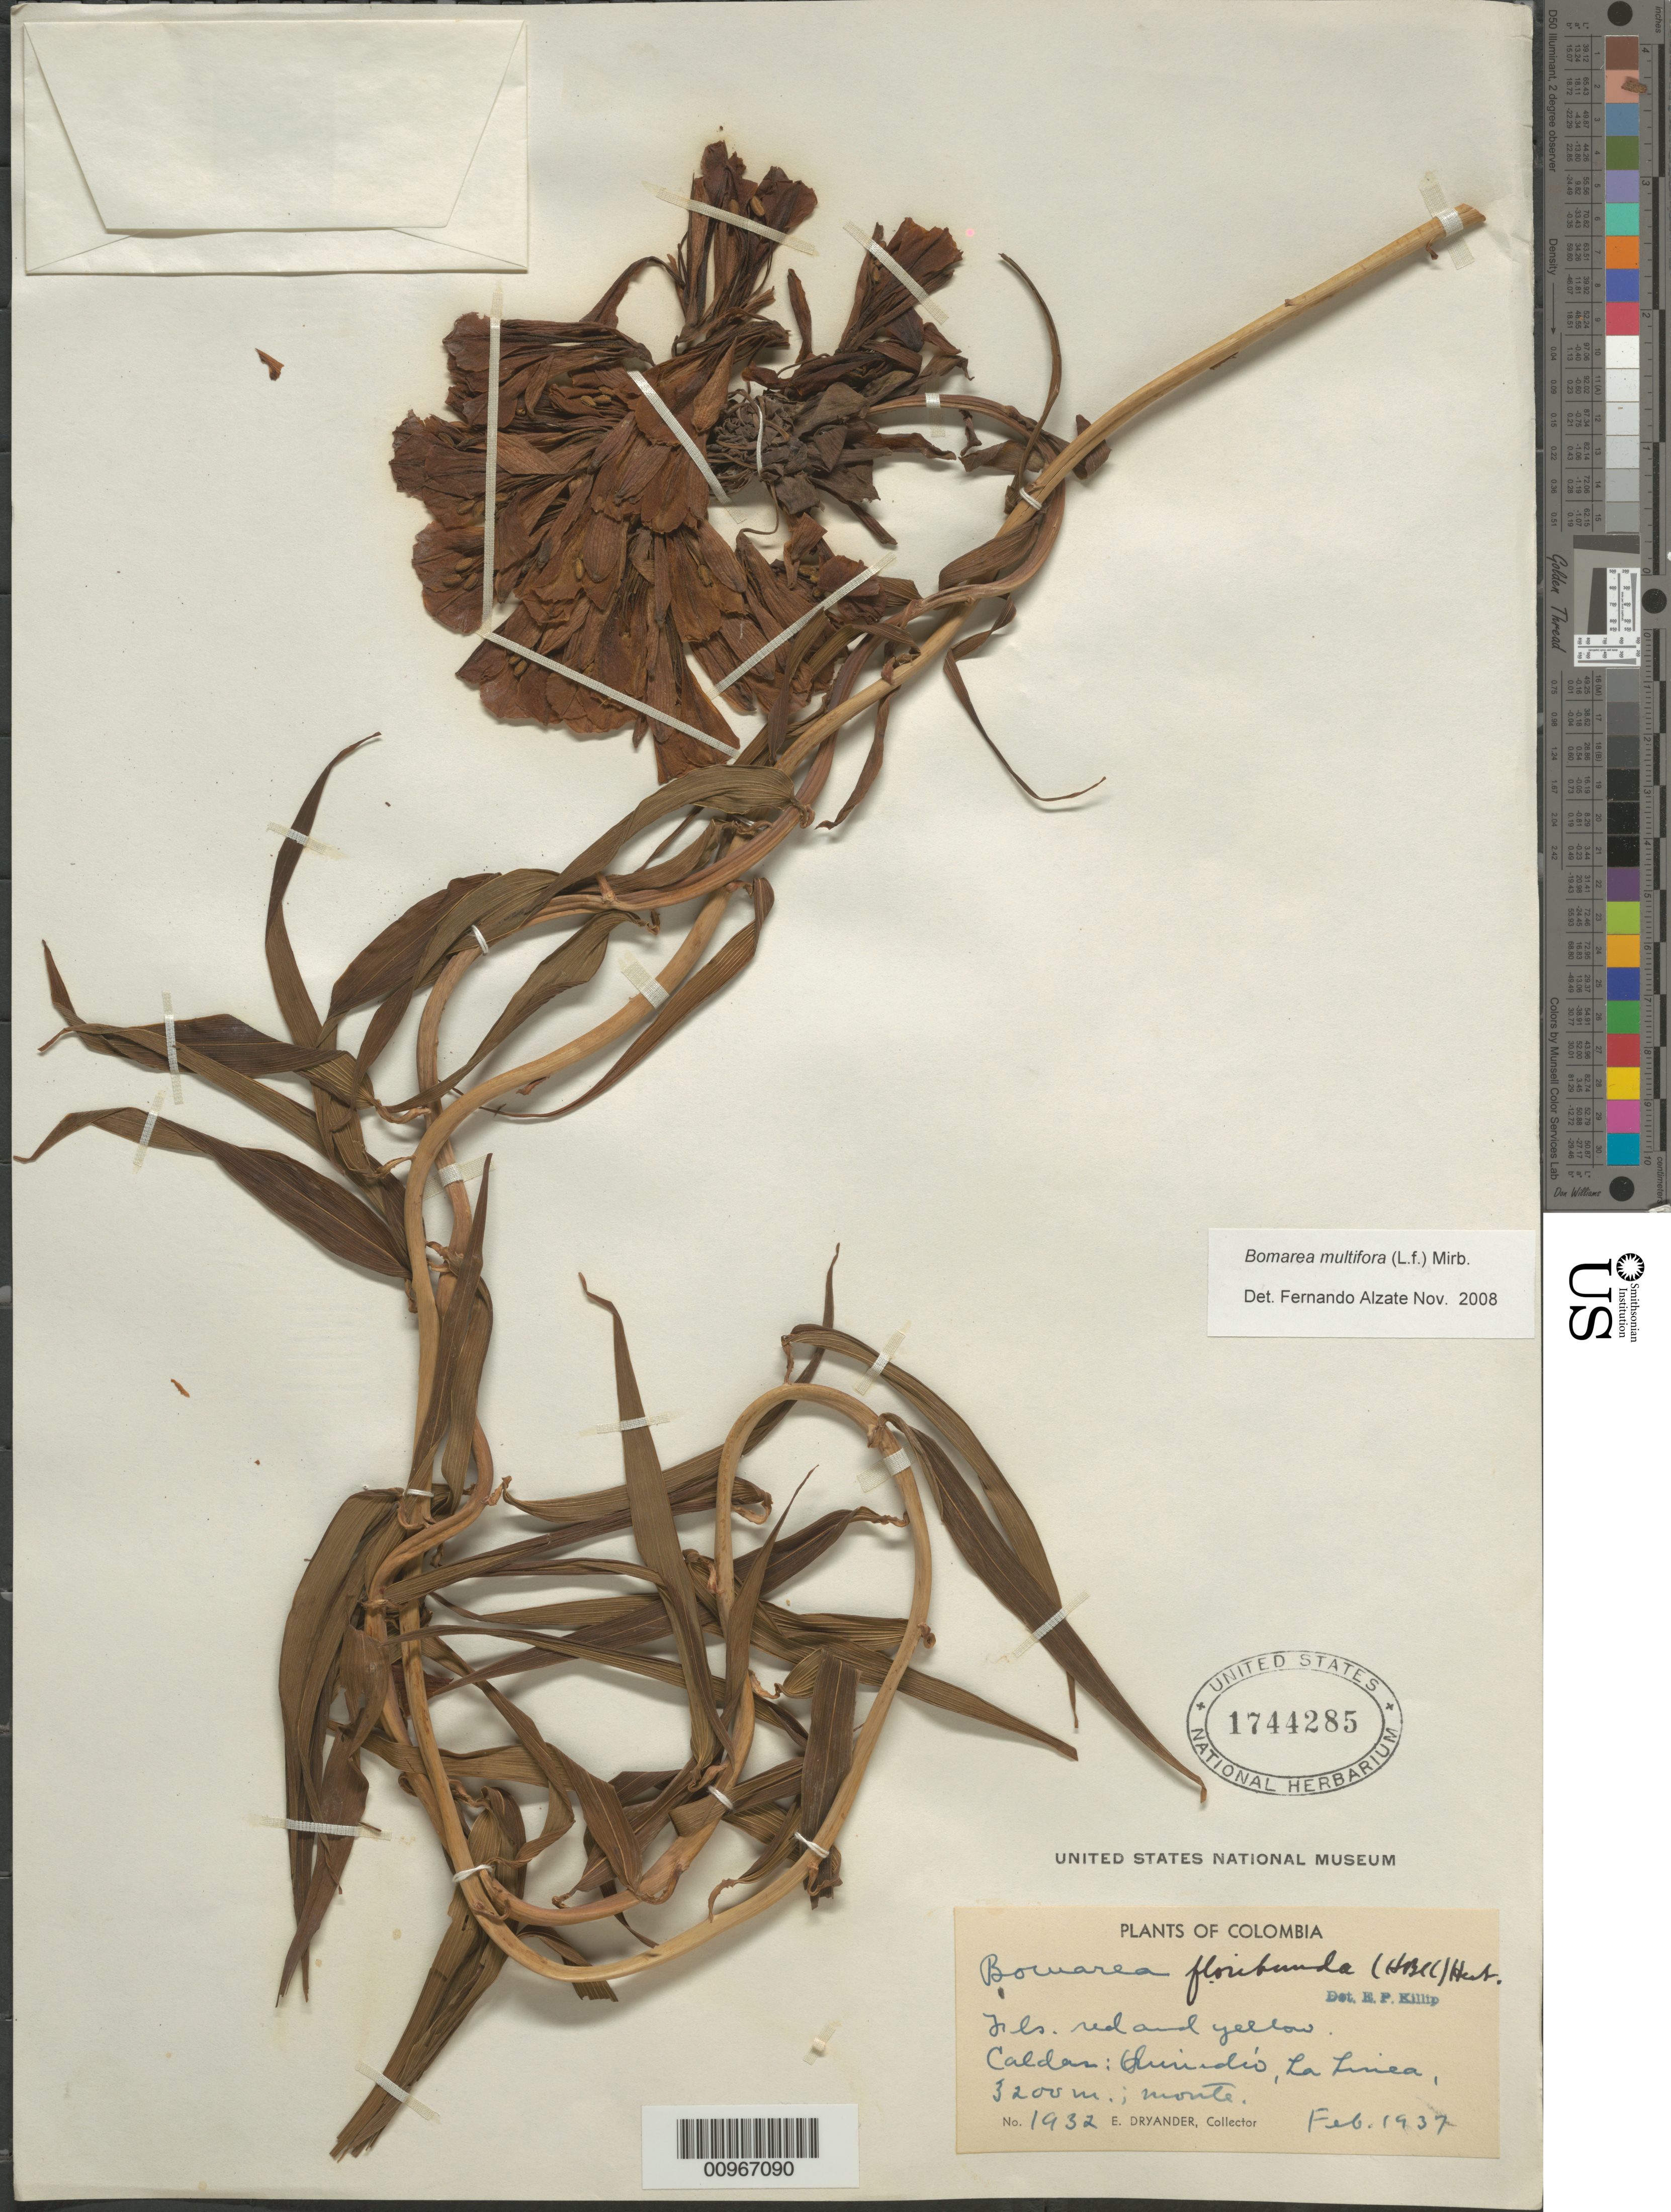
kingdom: Plantae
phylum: Tracheophyta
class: Liliopsida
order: Liliales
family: Alstroemeriaceae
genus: Bomarea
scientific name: Bomarea multiflora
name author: (L. f.) Mirb.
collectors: E. I. Dryander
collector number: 1932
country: Colombia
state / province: Caldas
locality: Quindio, La Linea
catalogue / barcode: US 1744285